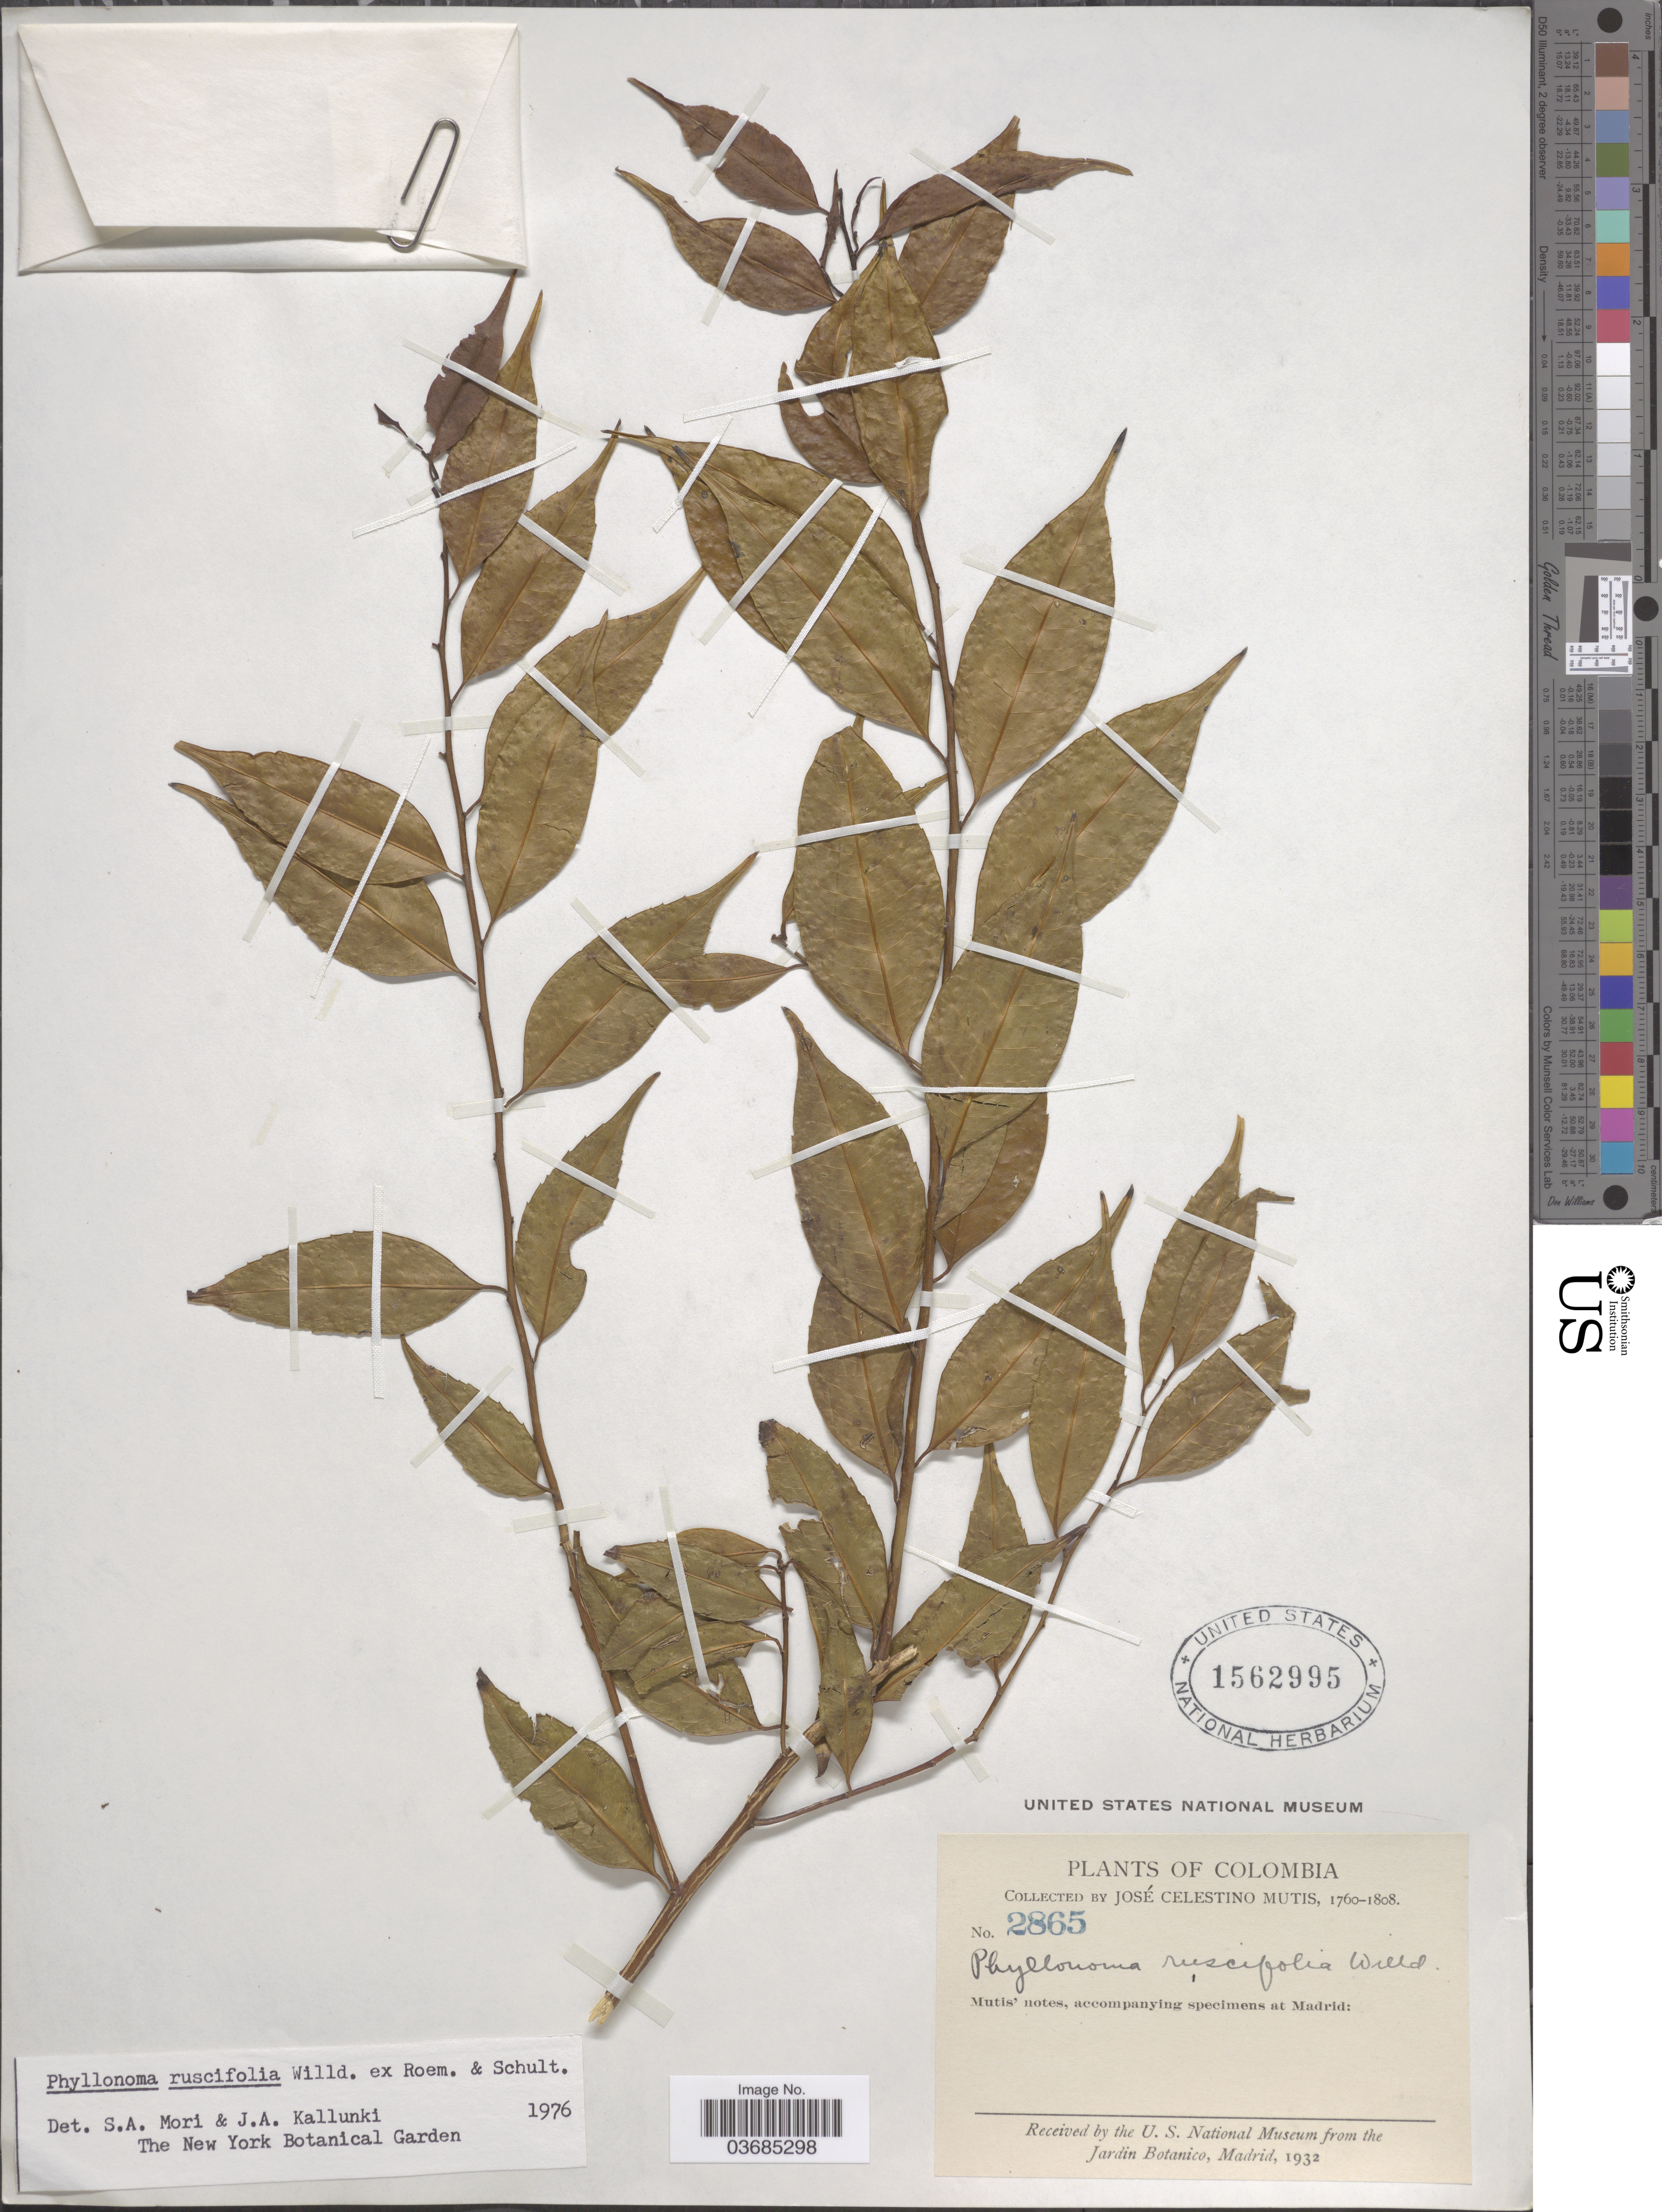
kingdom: Plantae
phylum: Tracheophyta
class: Magnoliopsida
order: Aquifoliales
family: Phyllonomaceae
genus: Phyllonoma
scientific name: Phyllonoma ruscifolia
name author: Willd. ex Schult.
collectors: J. C. B. Mutis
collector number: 2865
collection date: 1760/1808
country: Colombia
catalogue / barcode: US 1562995